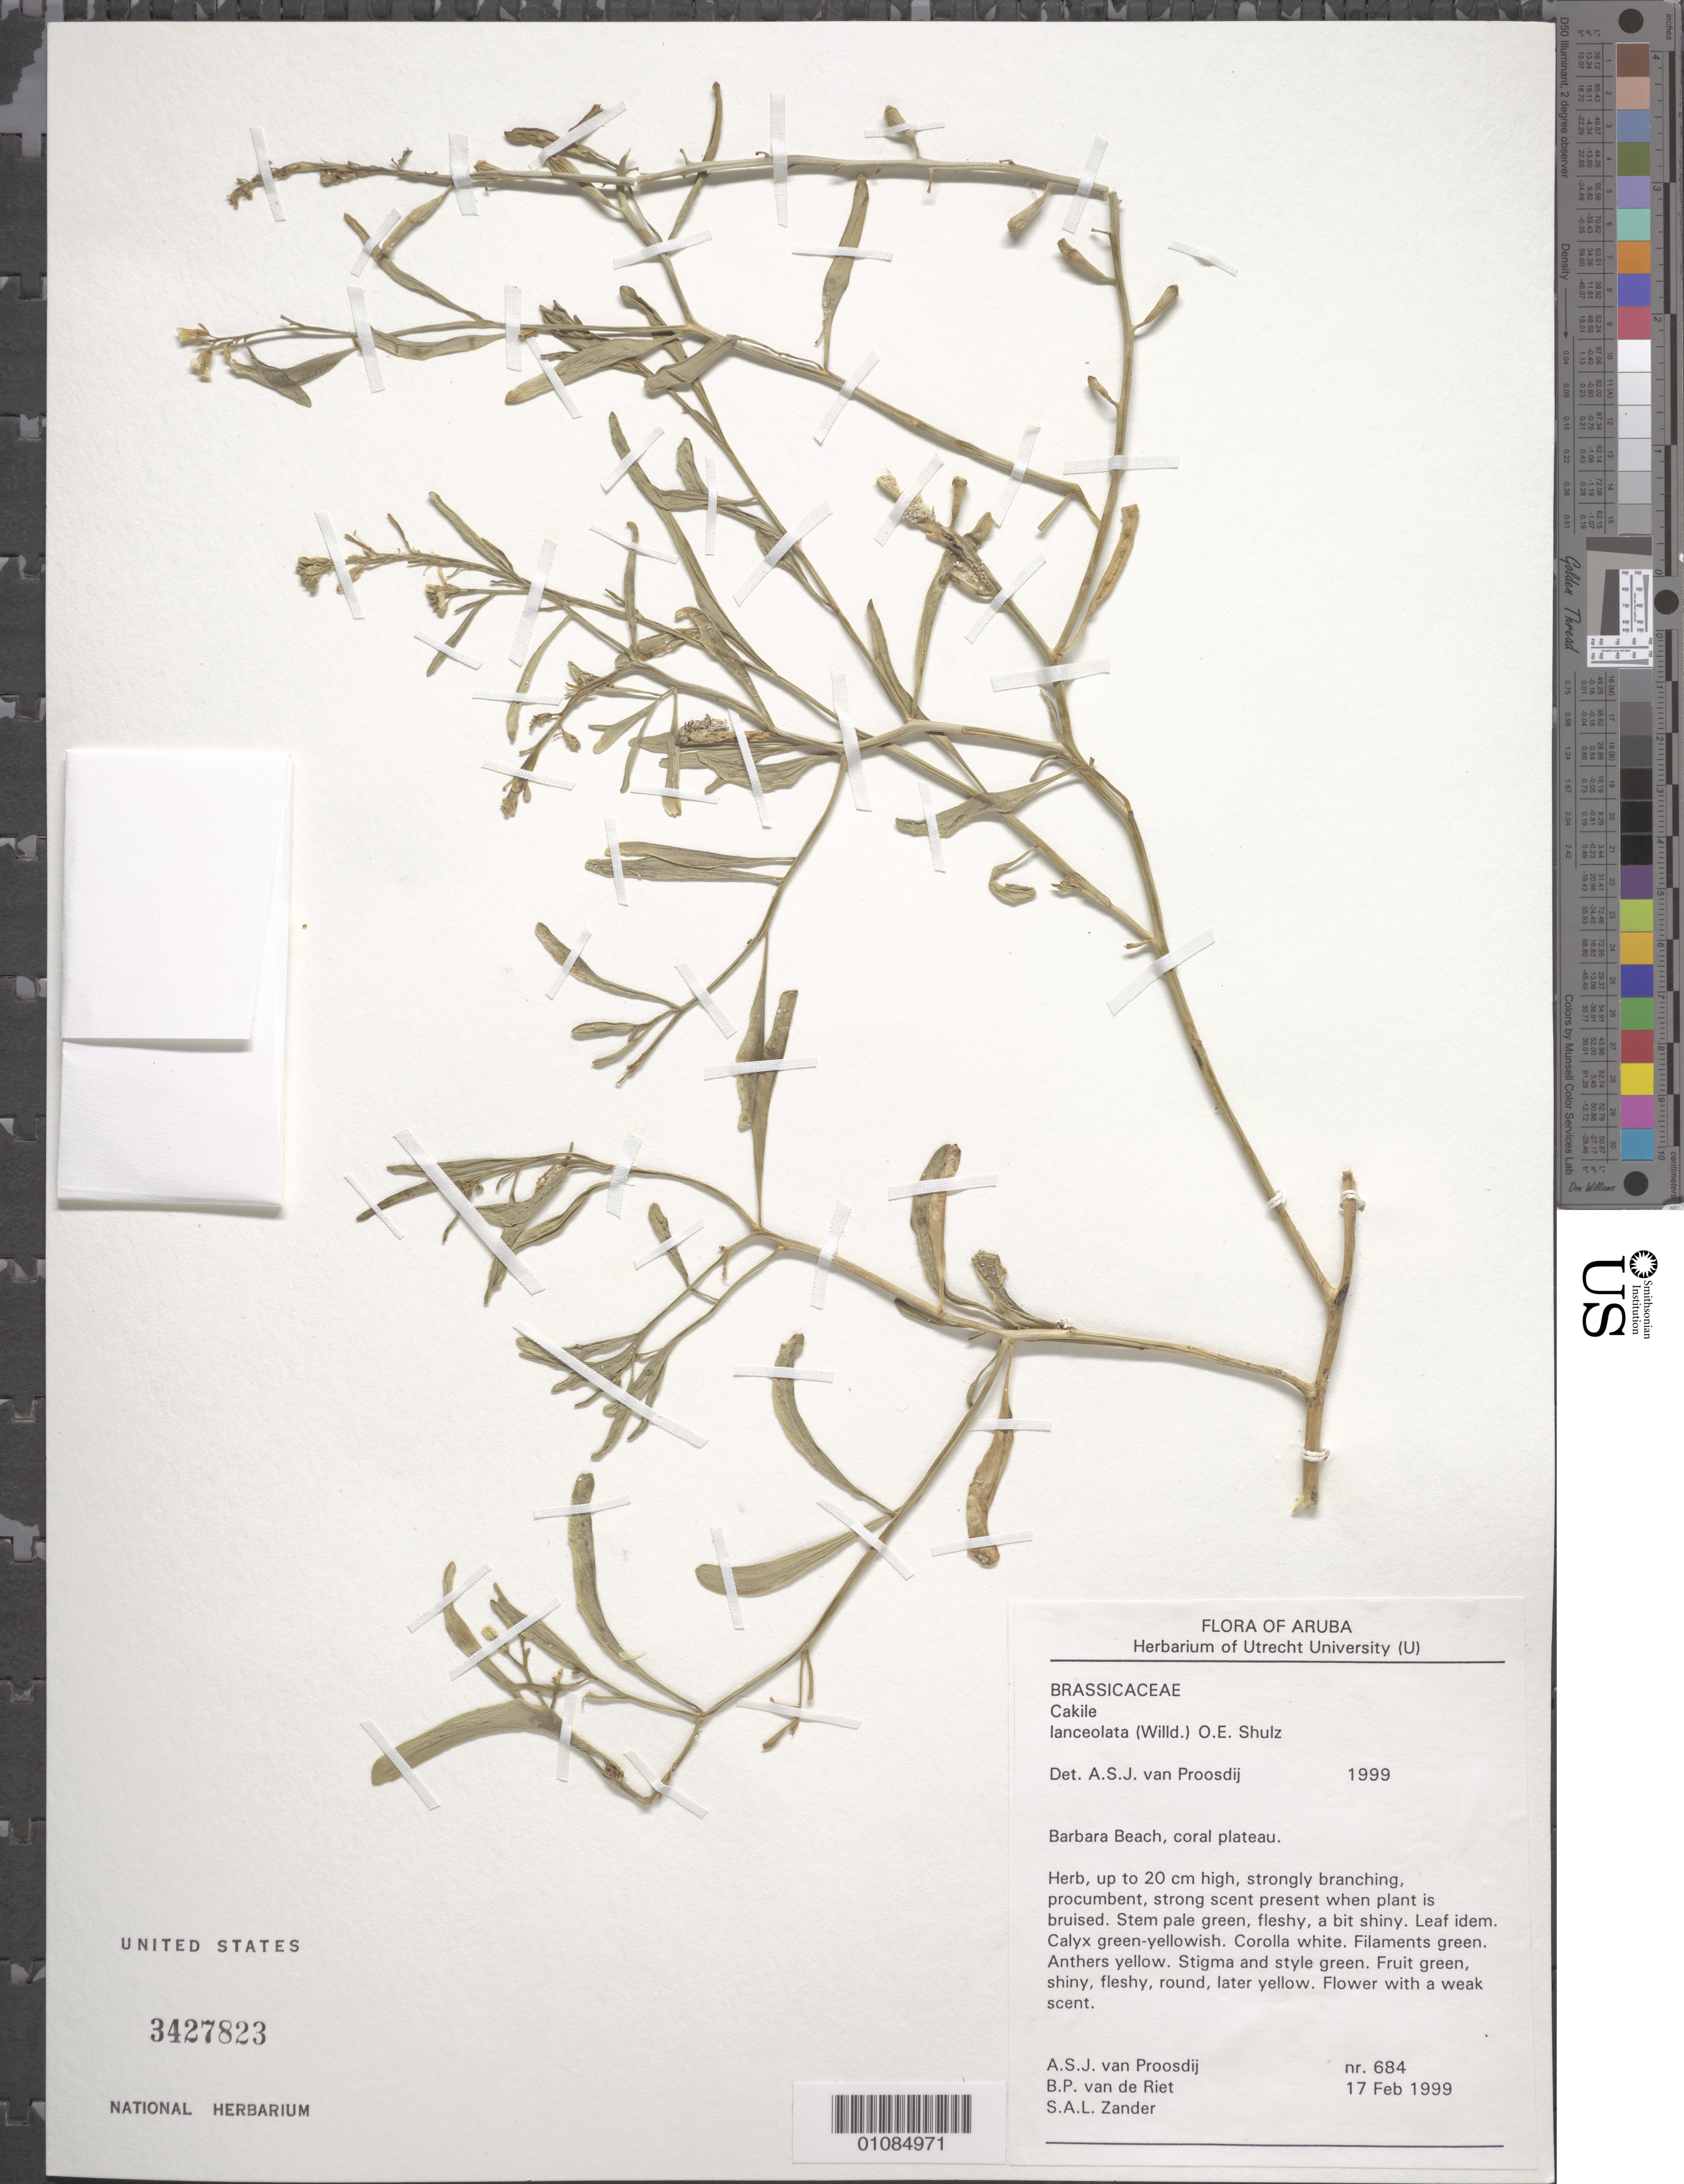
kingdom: Plantae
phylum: Tracheophyta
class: Magnoliopsida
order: Brassicales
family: Brassicaceae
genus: Cakile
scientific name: Cakile lanceolata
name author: (Willd.) O.E. Schulz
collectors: A. Proosdij, B. Riet & S. Zander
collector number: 684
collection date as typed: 17 Feb 1999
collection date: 1999-02-17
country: Aruba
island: Aruba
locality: Barbara Beach, coral plateau.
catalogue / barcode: US 3427823